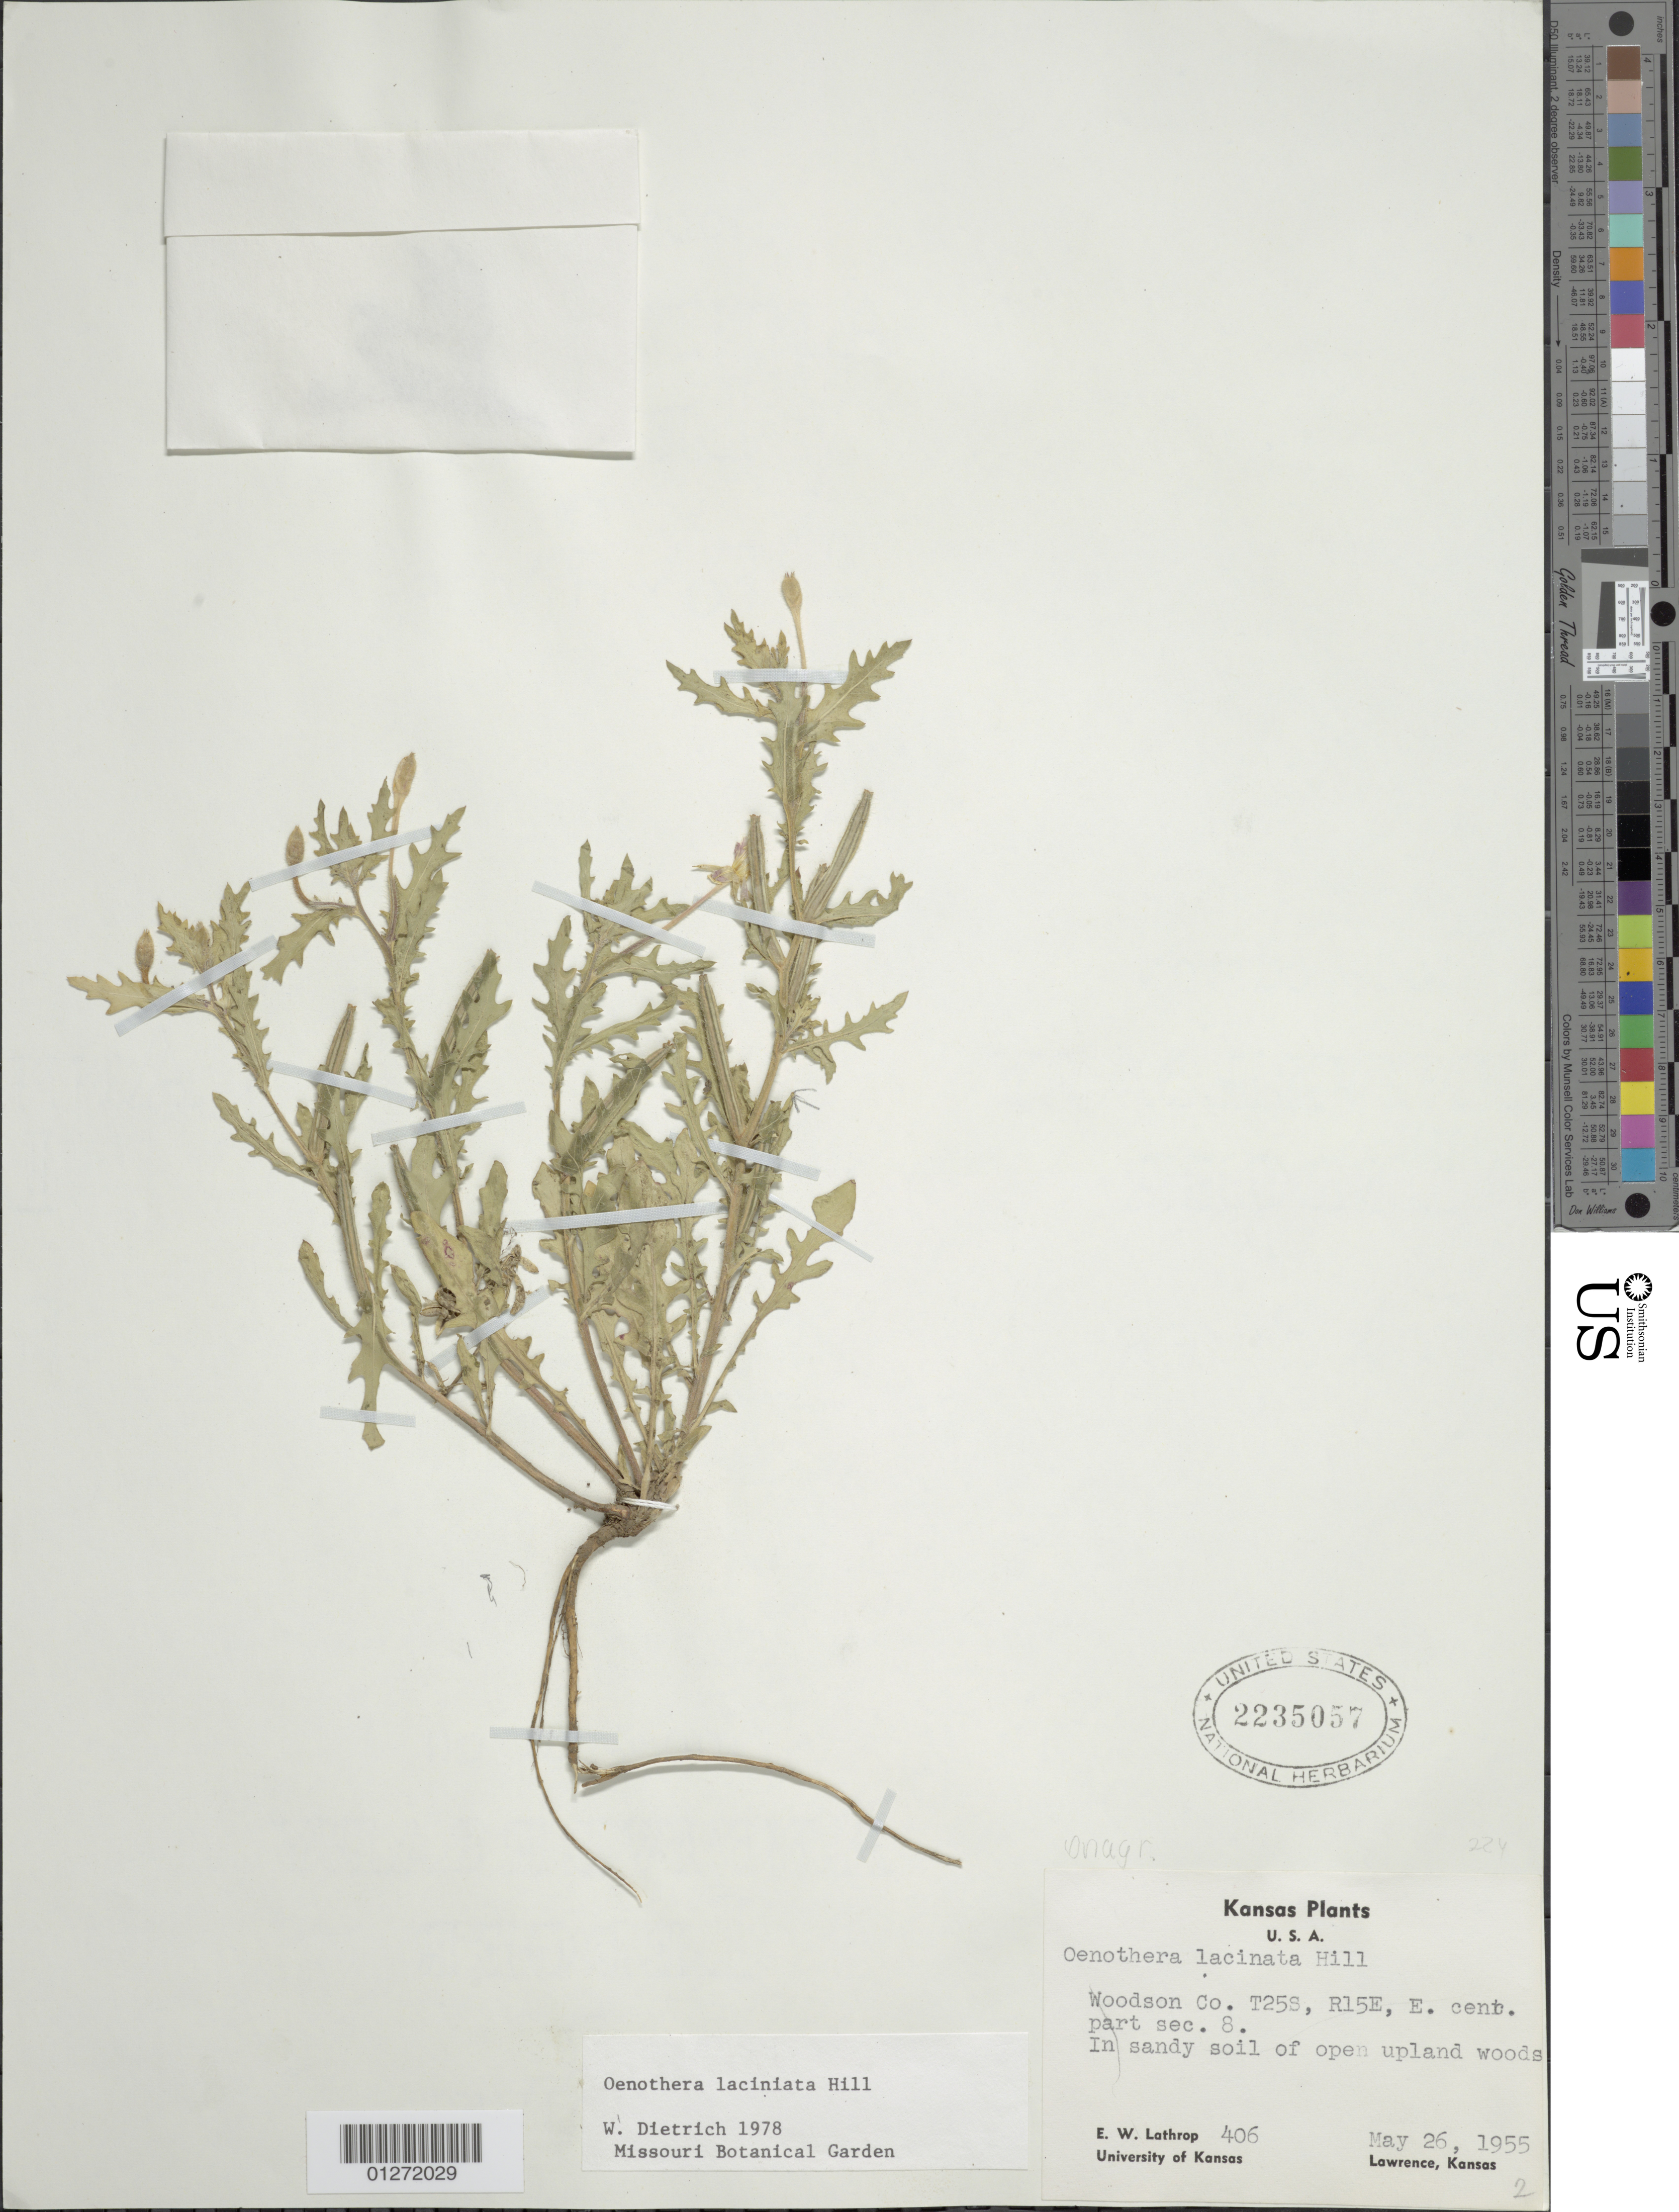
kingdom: Plantae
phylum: Tracheophyta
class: Magnoliopsida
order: Myrtales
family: Onagraceae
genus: Oenothera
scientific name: Oenothera laciniata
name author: Hill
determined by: Dietrich, W.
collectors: E. W. Lathrop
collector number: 406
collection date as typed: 26 May 1955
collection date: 1955-05-26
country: United States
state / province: Kansas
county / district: Woodson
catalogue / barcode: US 2235057